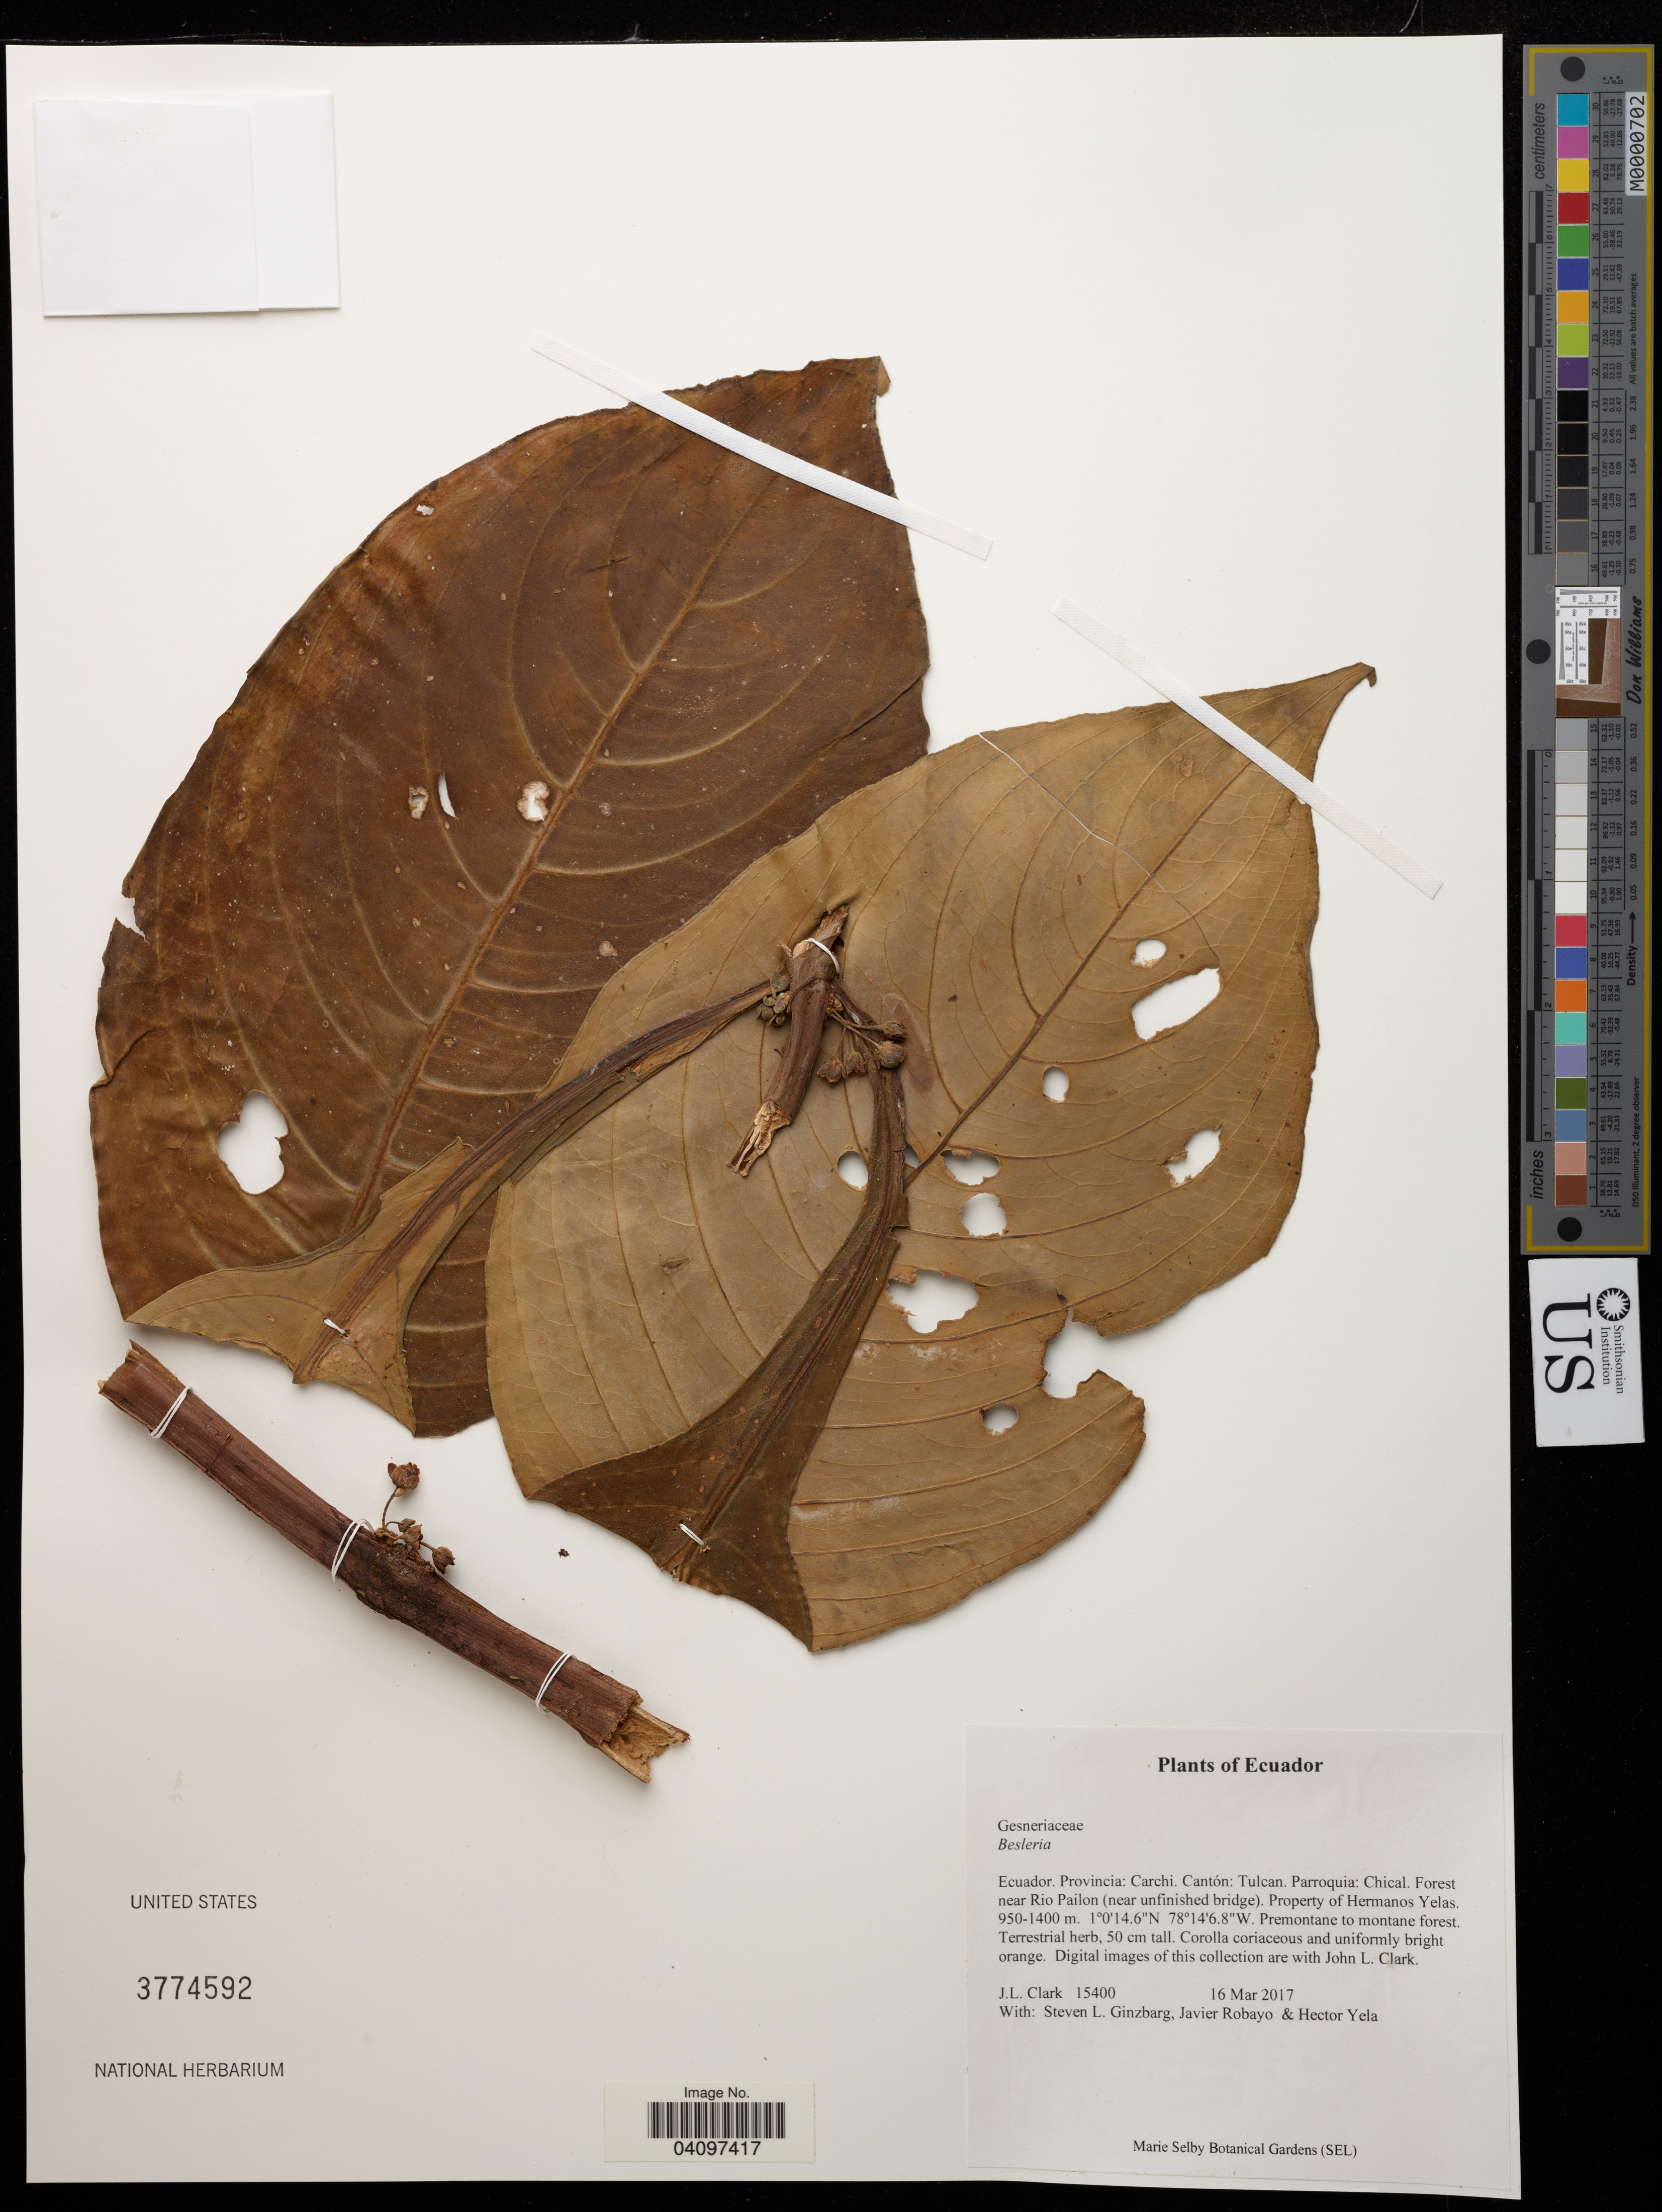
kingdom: Plantae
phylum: Tracheophyta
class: Magnoliopsida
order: Lamiales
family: Gesneriaceae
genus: Besleria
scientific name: Besleria sp.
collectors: J. L. Clark, S. Ginzbarg & J. Robayo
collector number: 15400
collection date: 2017-03-16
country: Ecuador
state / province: Carchi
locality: Cantón: Tulcan. Parroquia: Chical. Forest near Rio Pailon (near unfinished bridge). Property of Hermanos Yelas.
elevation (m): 950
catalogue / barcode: US 3774592